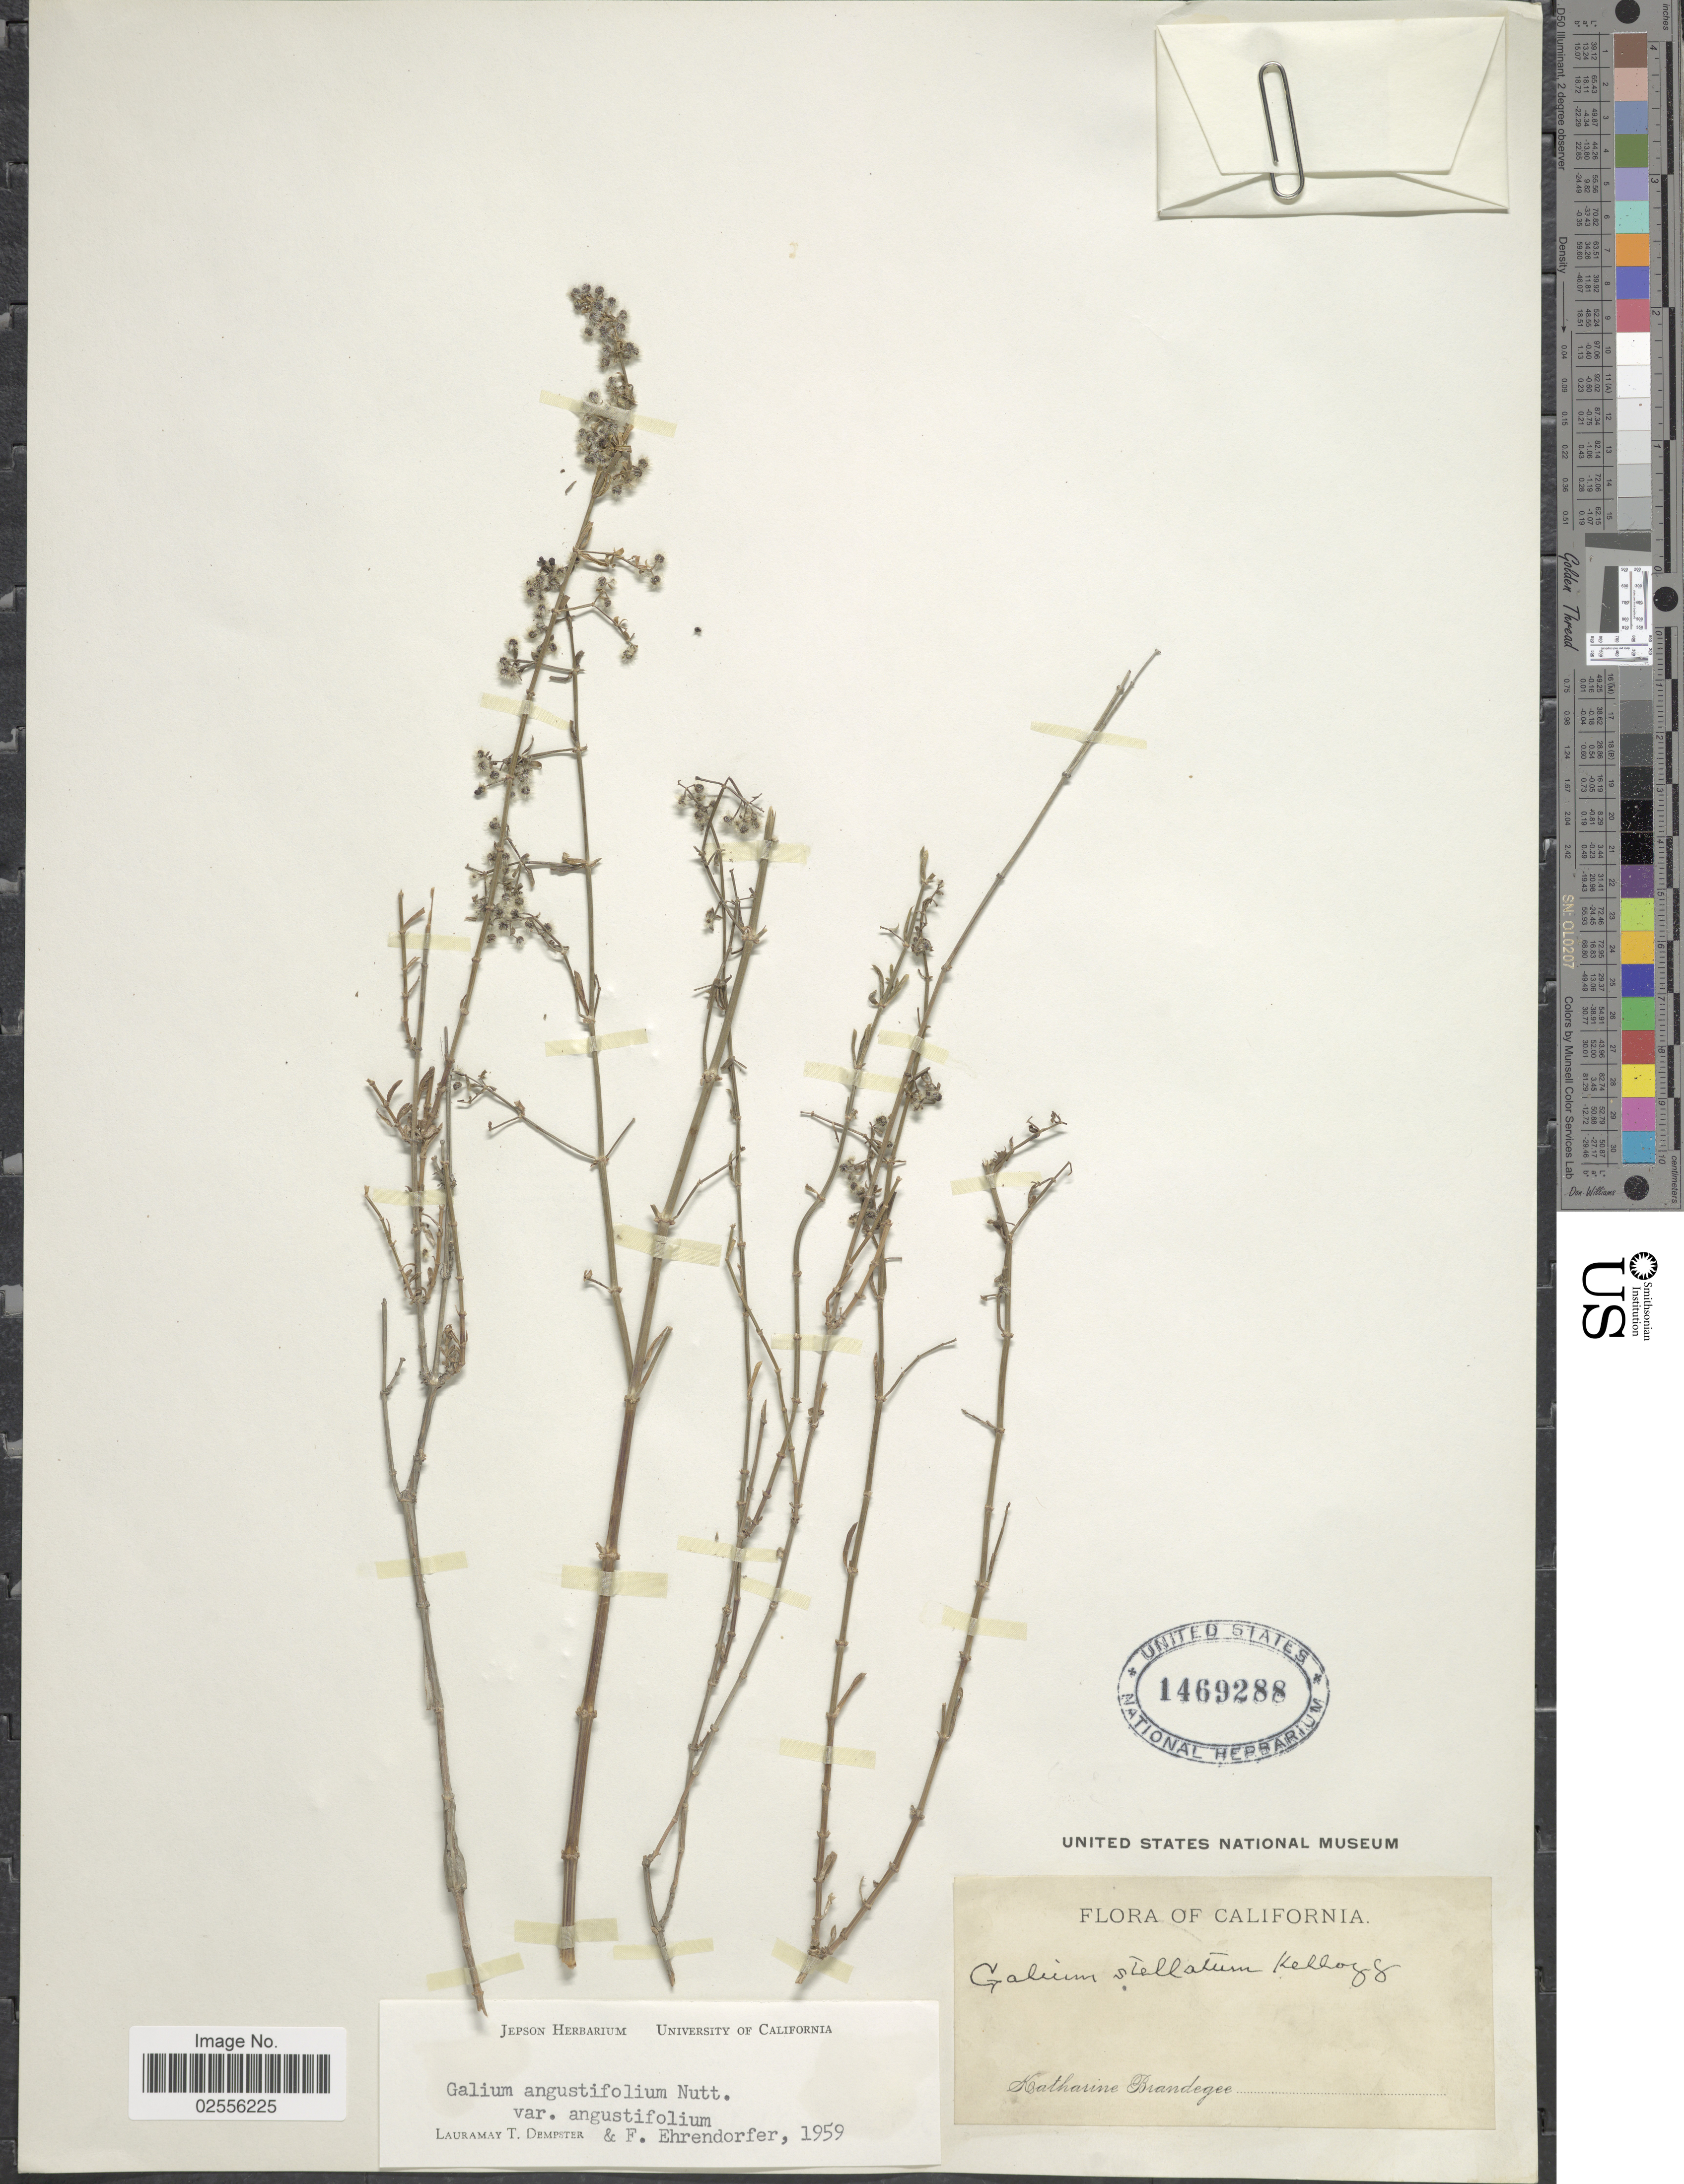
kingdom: Plantae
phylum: Tracheophyta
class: Magnoliopsida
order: Gentianales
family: Rubiaceae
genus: Galium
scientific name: Galium angustifolium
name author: Nutt.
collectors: M. K. Brandegee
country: United States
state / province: California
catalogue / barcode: US 1469288